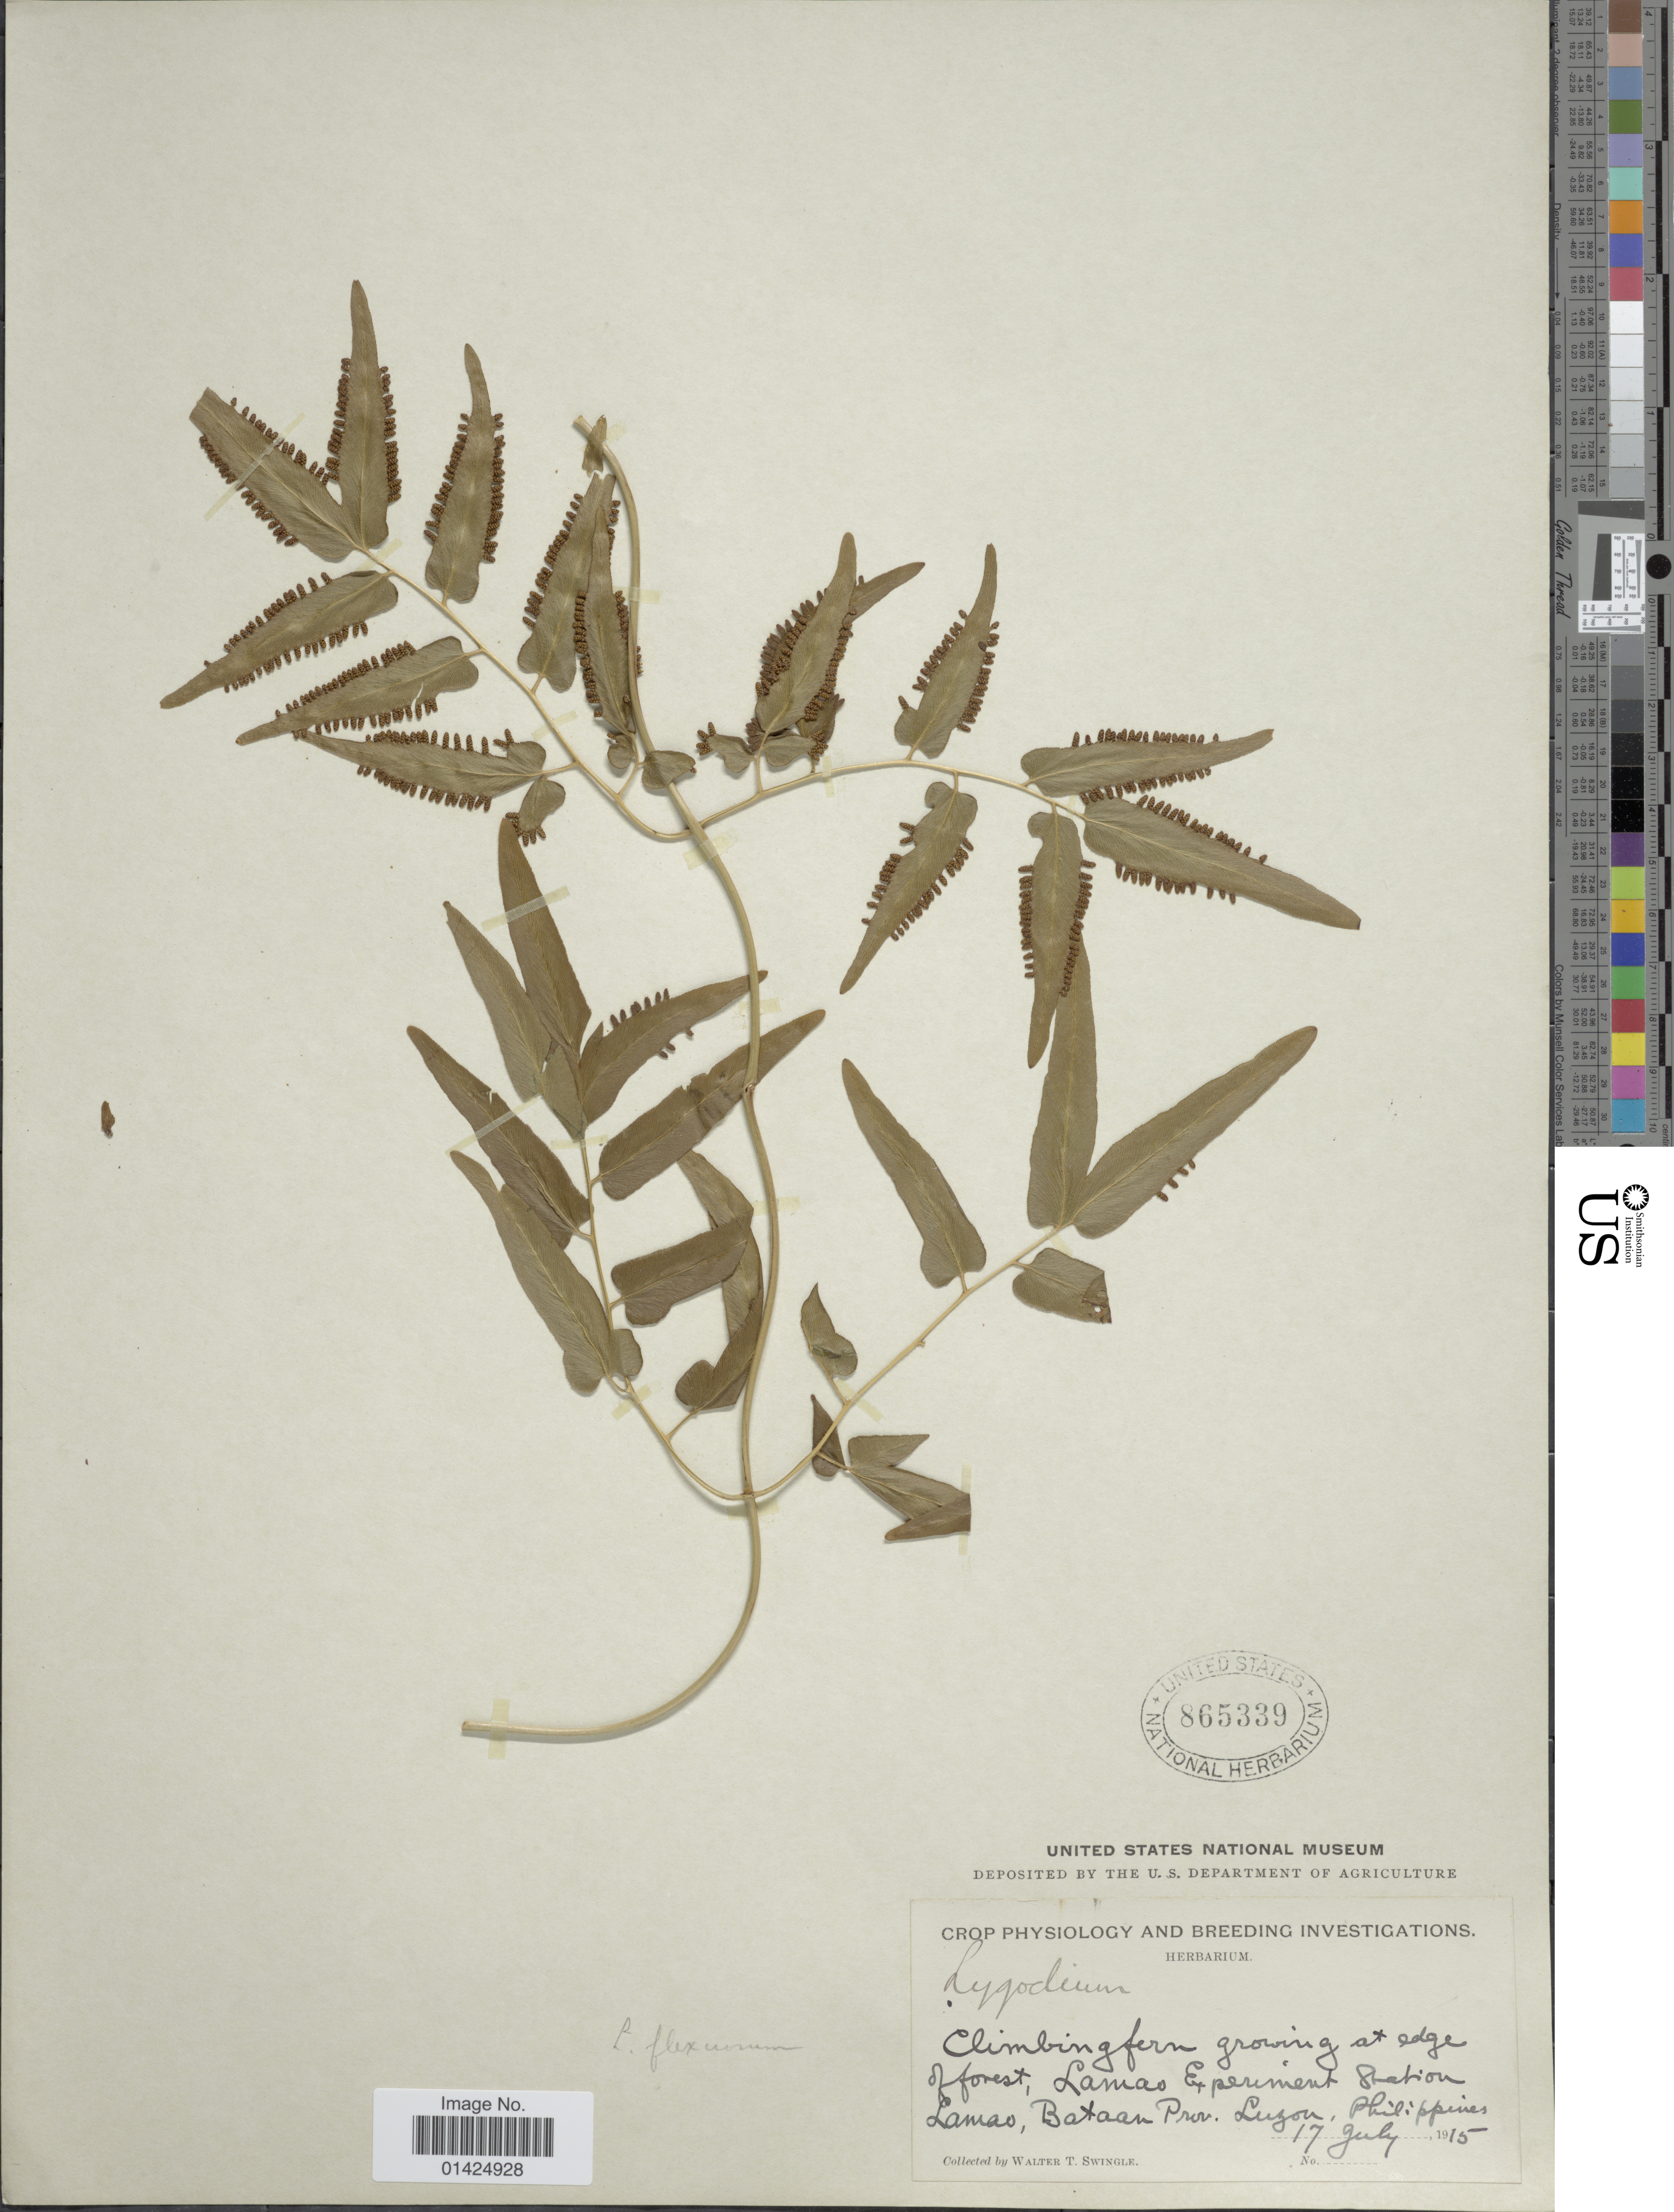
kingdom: Plantae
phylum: Tracheophyta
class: Polypodiopsida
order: Schizaeales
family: Lygodiaceae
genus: Lygodium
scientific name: Lygodium flexuosum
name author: Sw.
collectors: W. T. Swingle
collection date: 1915-07-17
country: Philippines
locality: Lamao Experiment Station, Lamao, Bataan Prov., Luzon.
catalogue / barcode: US 865339